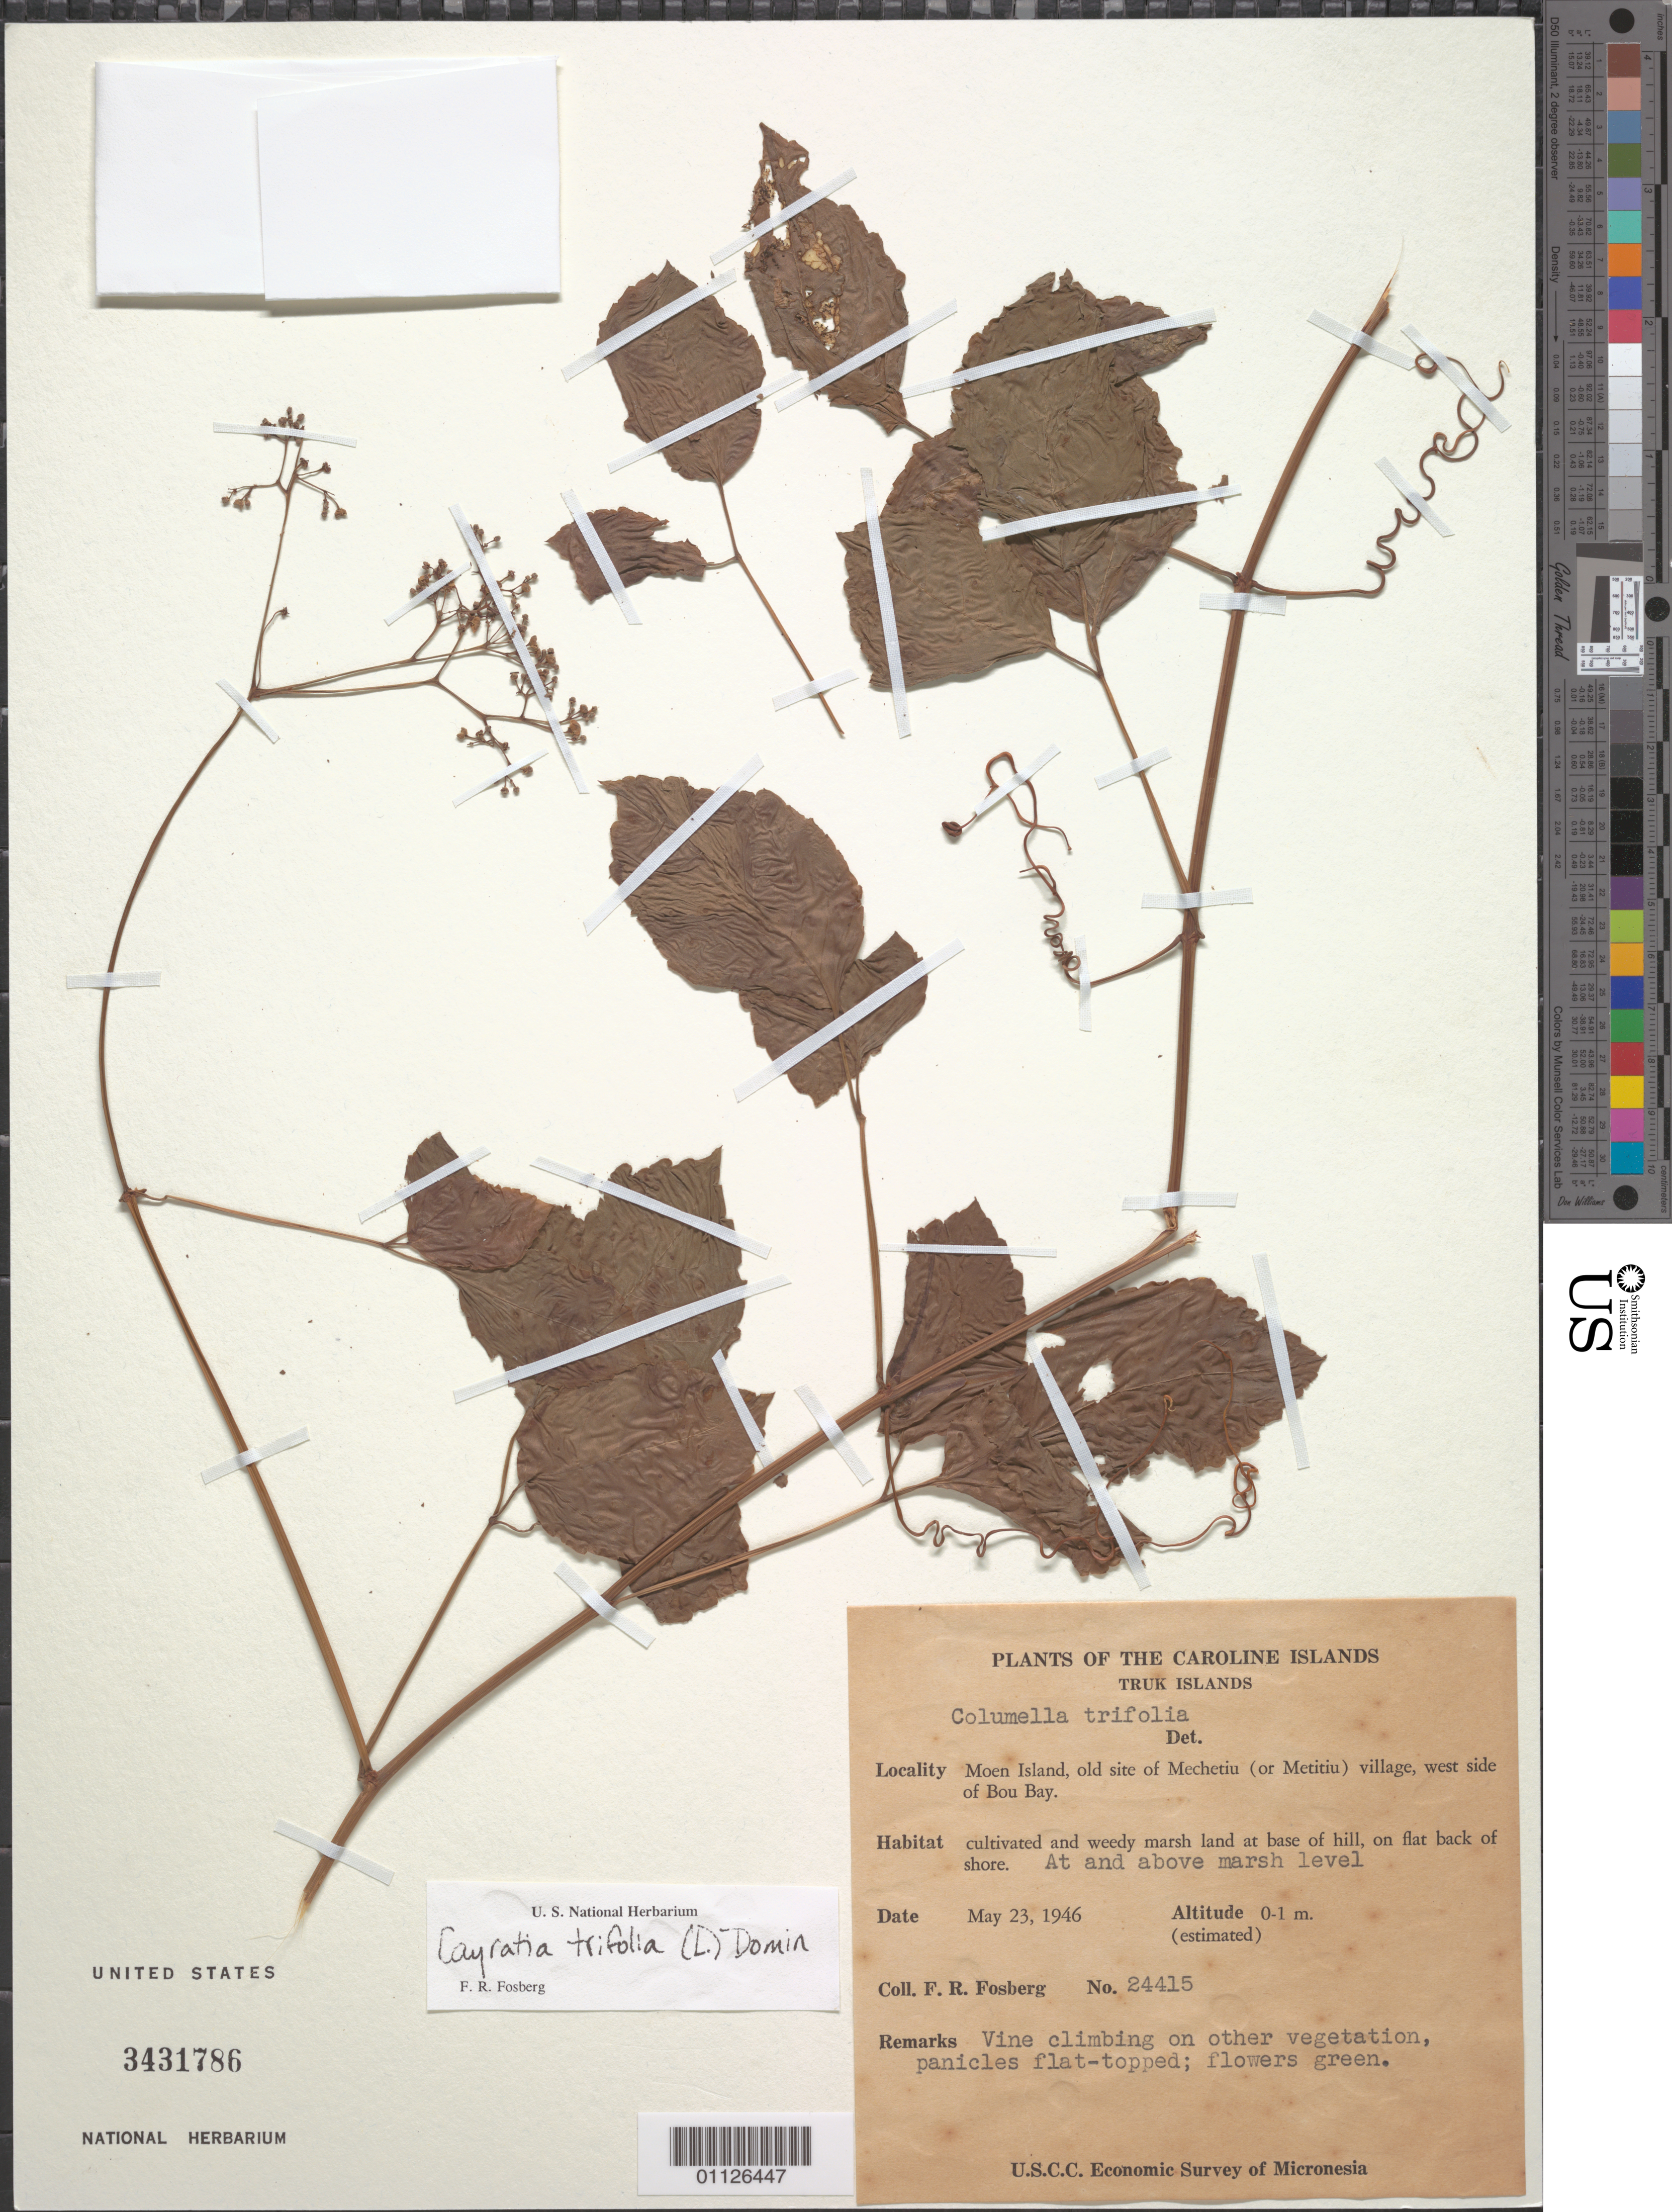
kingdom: Plantae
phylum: Tracheophyta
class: Magnoliopsida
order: Vitales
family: Vitaceae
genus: Causonis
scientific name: Causonis trifolia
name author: (L.) Mabb. & J. Wen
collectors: F. R. Fosberg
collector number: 24415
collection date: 1946-05-23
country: Micronesia, Federated States of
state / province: Truk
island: Moen [Wono]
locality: Caroline Islands. Moen Island, old side of Mechetiu (or Metitiu) village, W side of Bou Bay.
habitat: Cultivated and weedy marsh land at base of hill, on flat back of shore. Vine climbing on other vegetation.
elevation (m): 1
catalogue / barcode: US 3431786